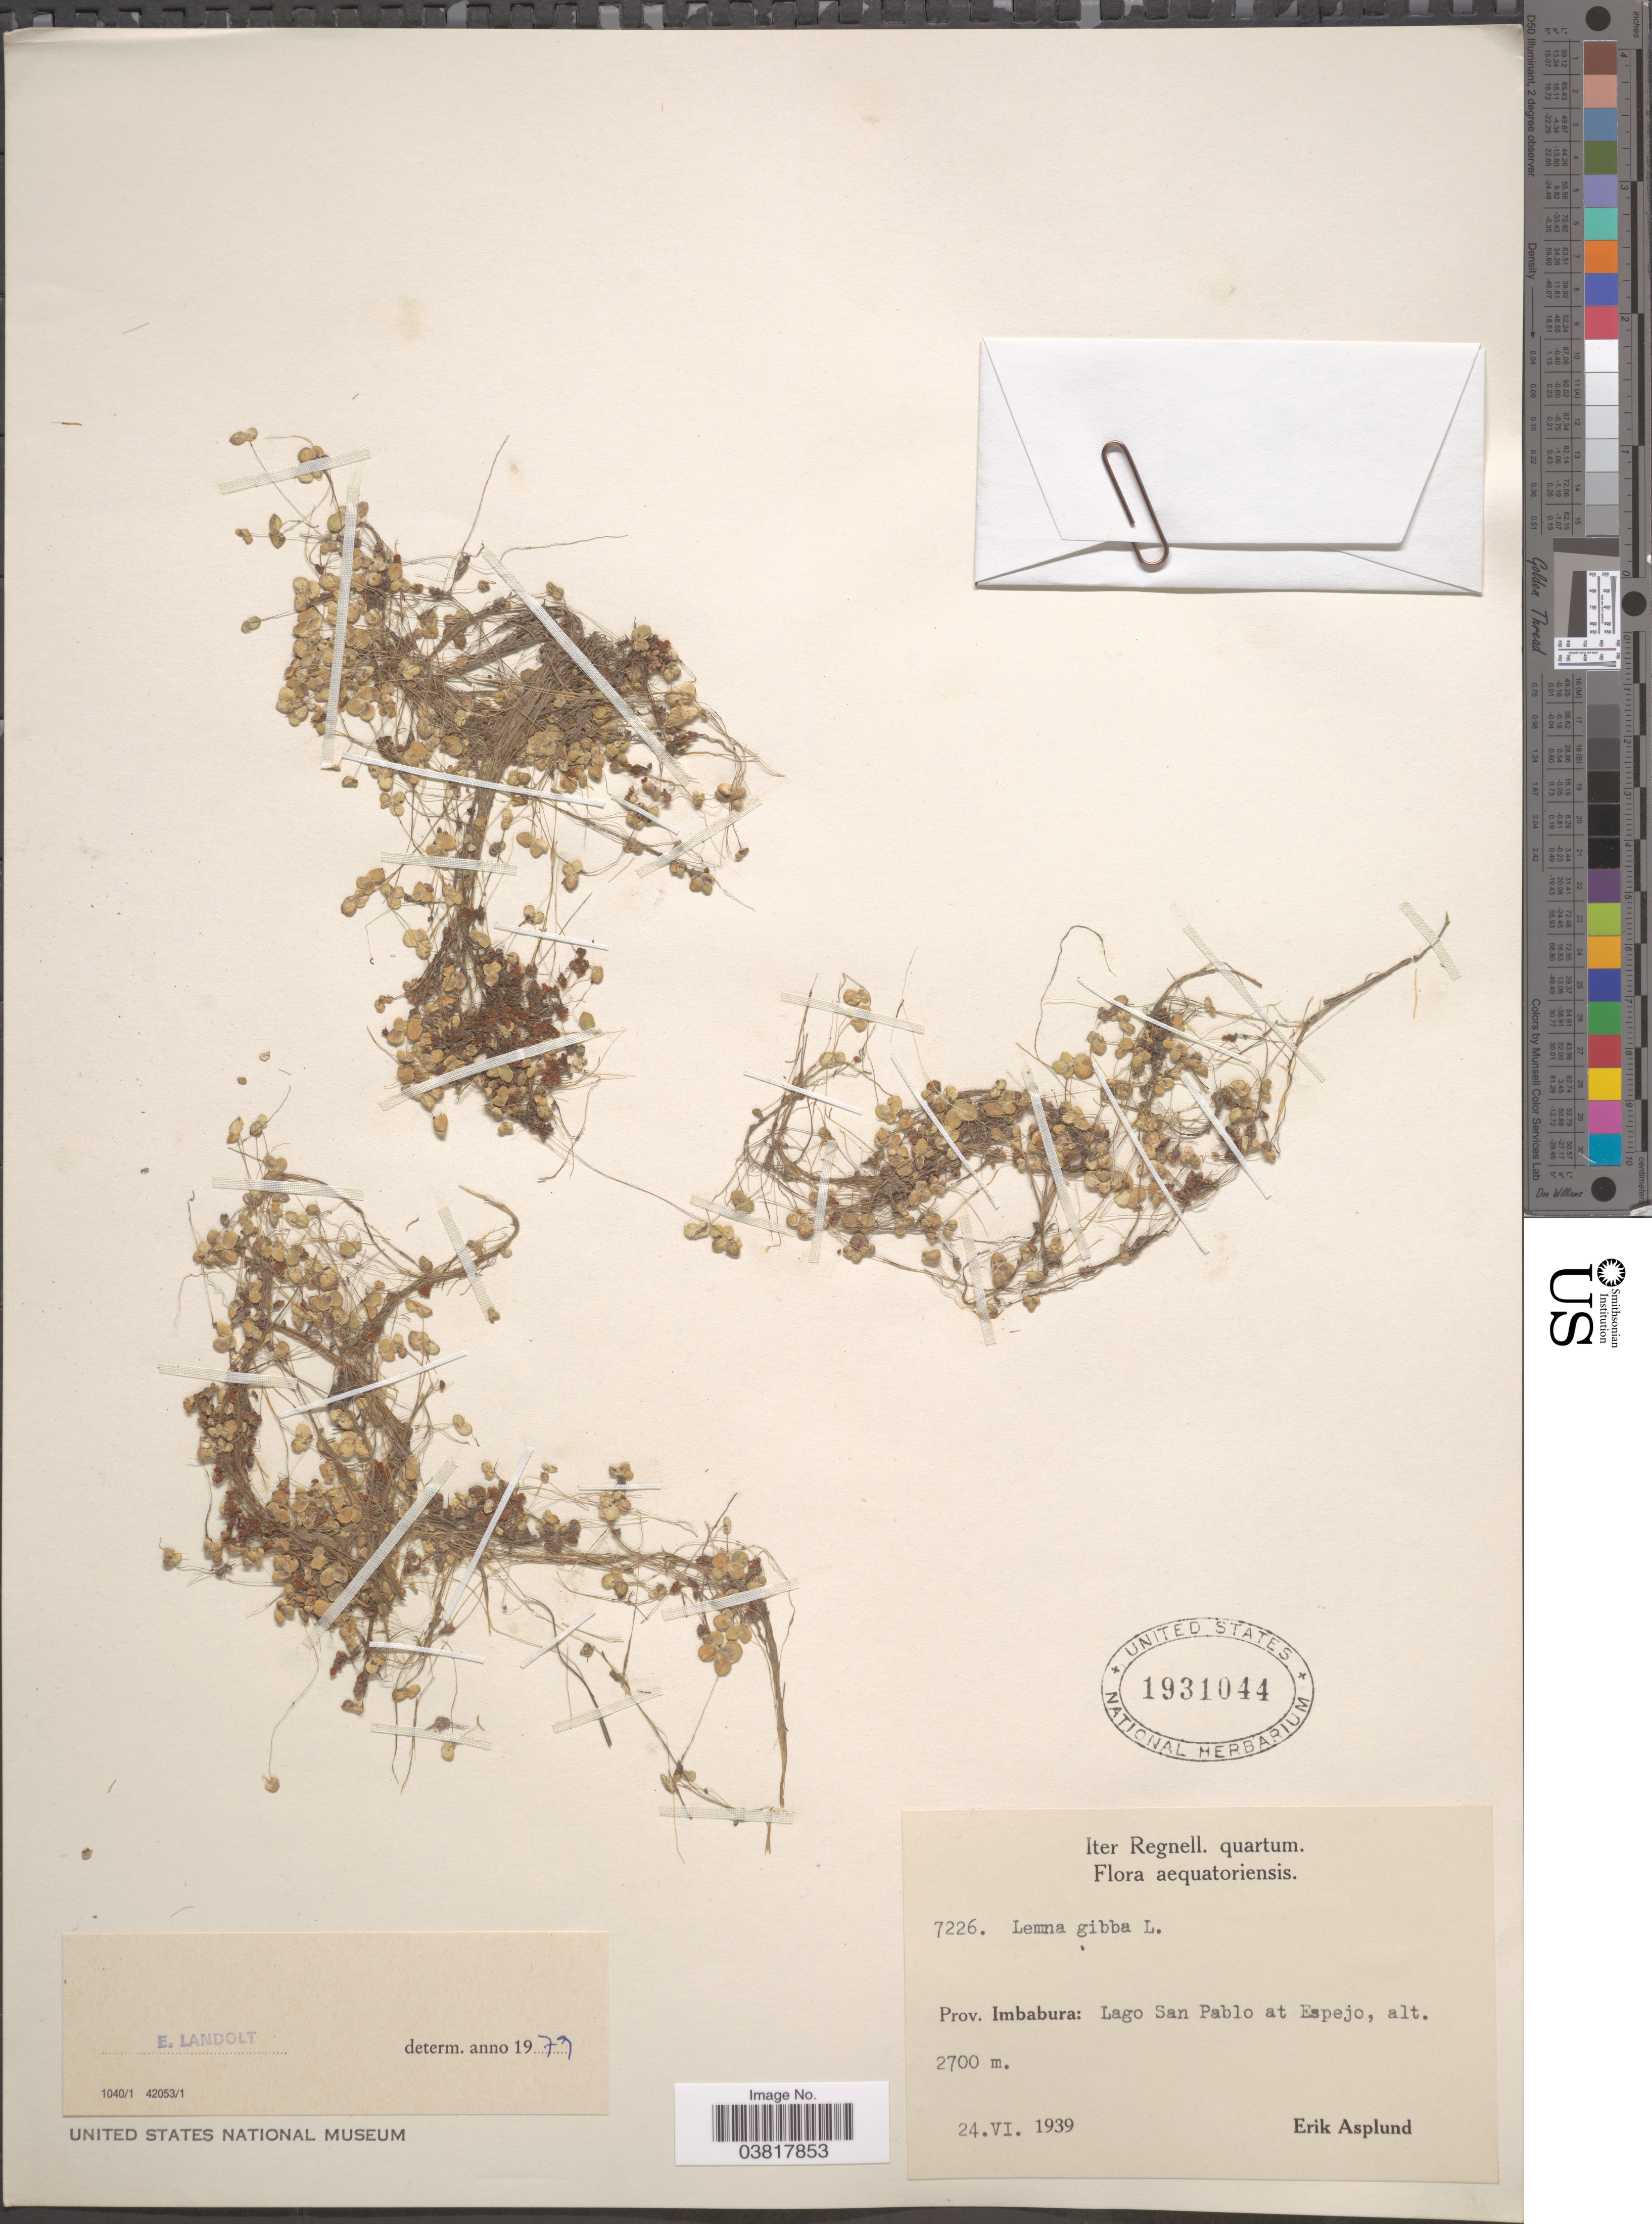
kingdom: Plantae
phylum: Tracheophyta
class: Liliopsida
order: Alismatales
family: Araceae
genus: Lemna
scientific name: Lemna gibba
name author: L.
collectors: E. Asplund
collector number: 7226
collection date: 1939-06-24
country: Ecuador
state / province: Imbabura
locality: Lago San Pablo at Espejo.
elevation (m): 2700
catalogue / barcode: US 1931044